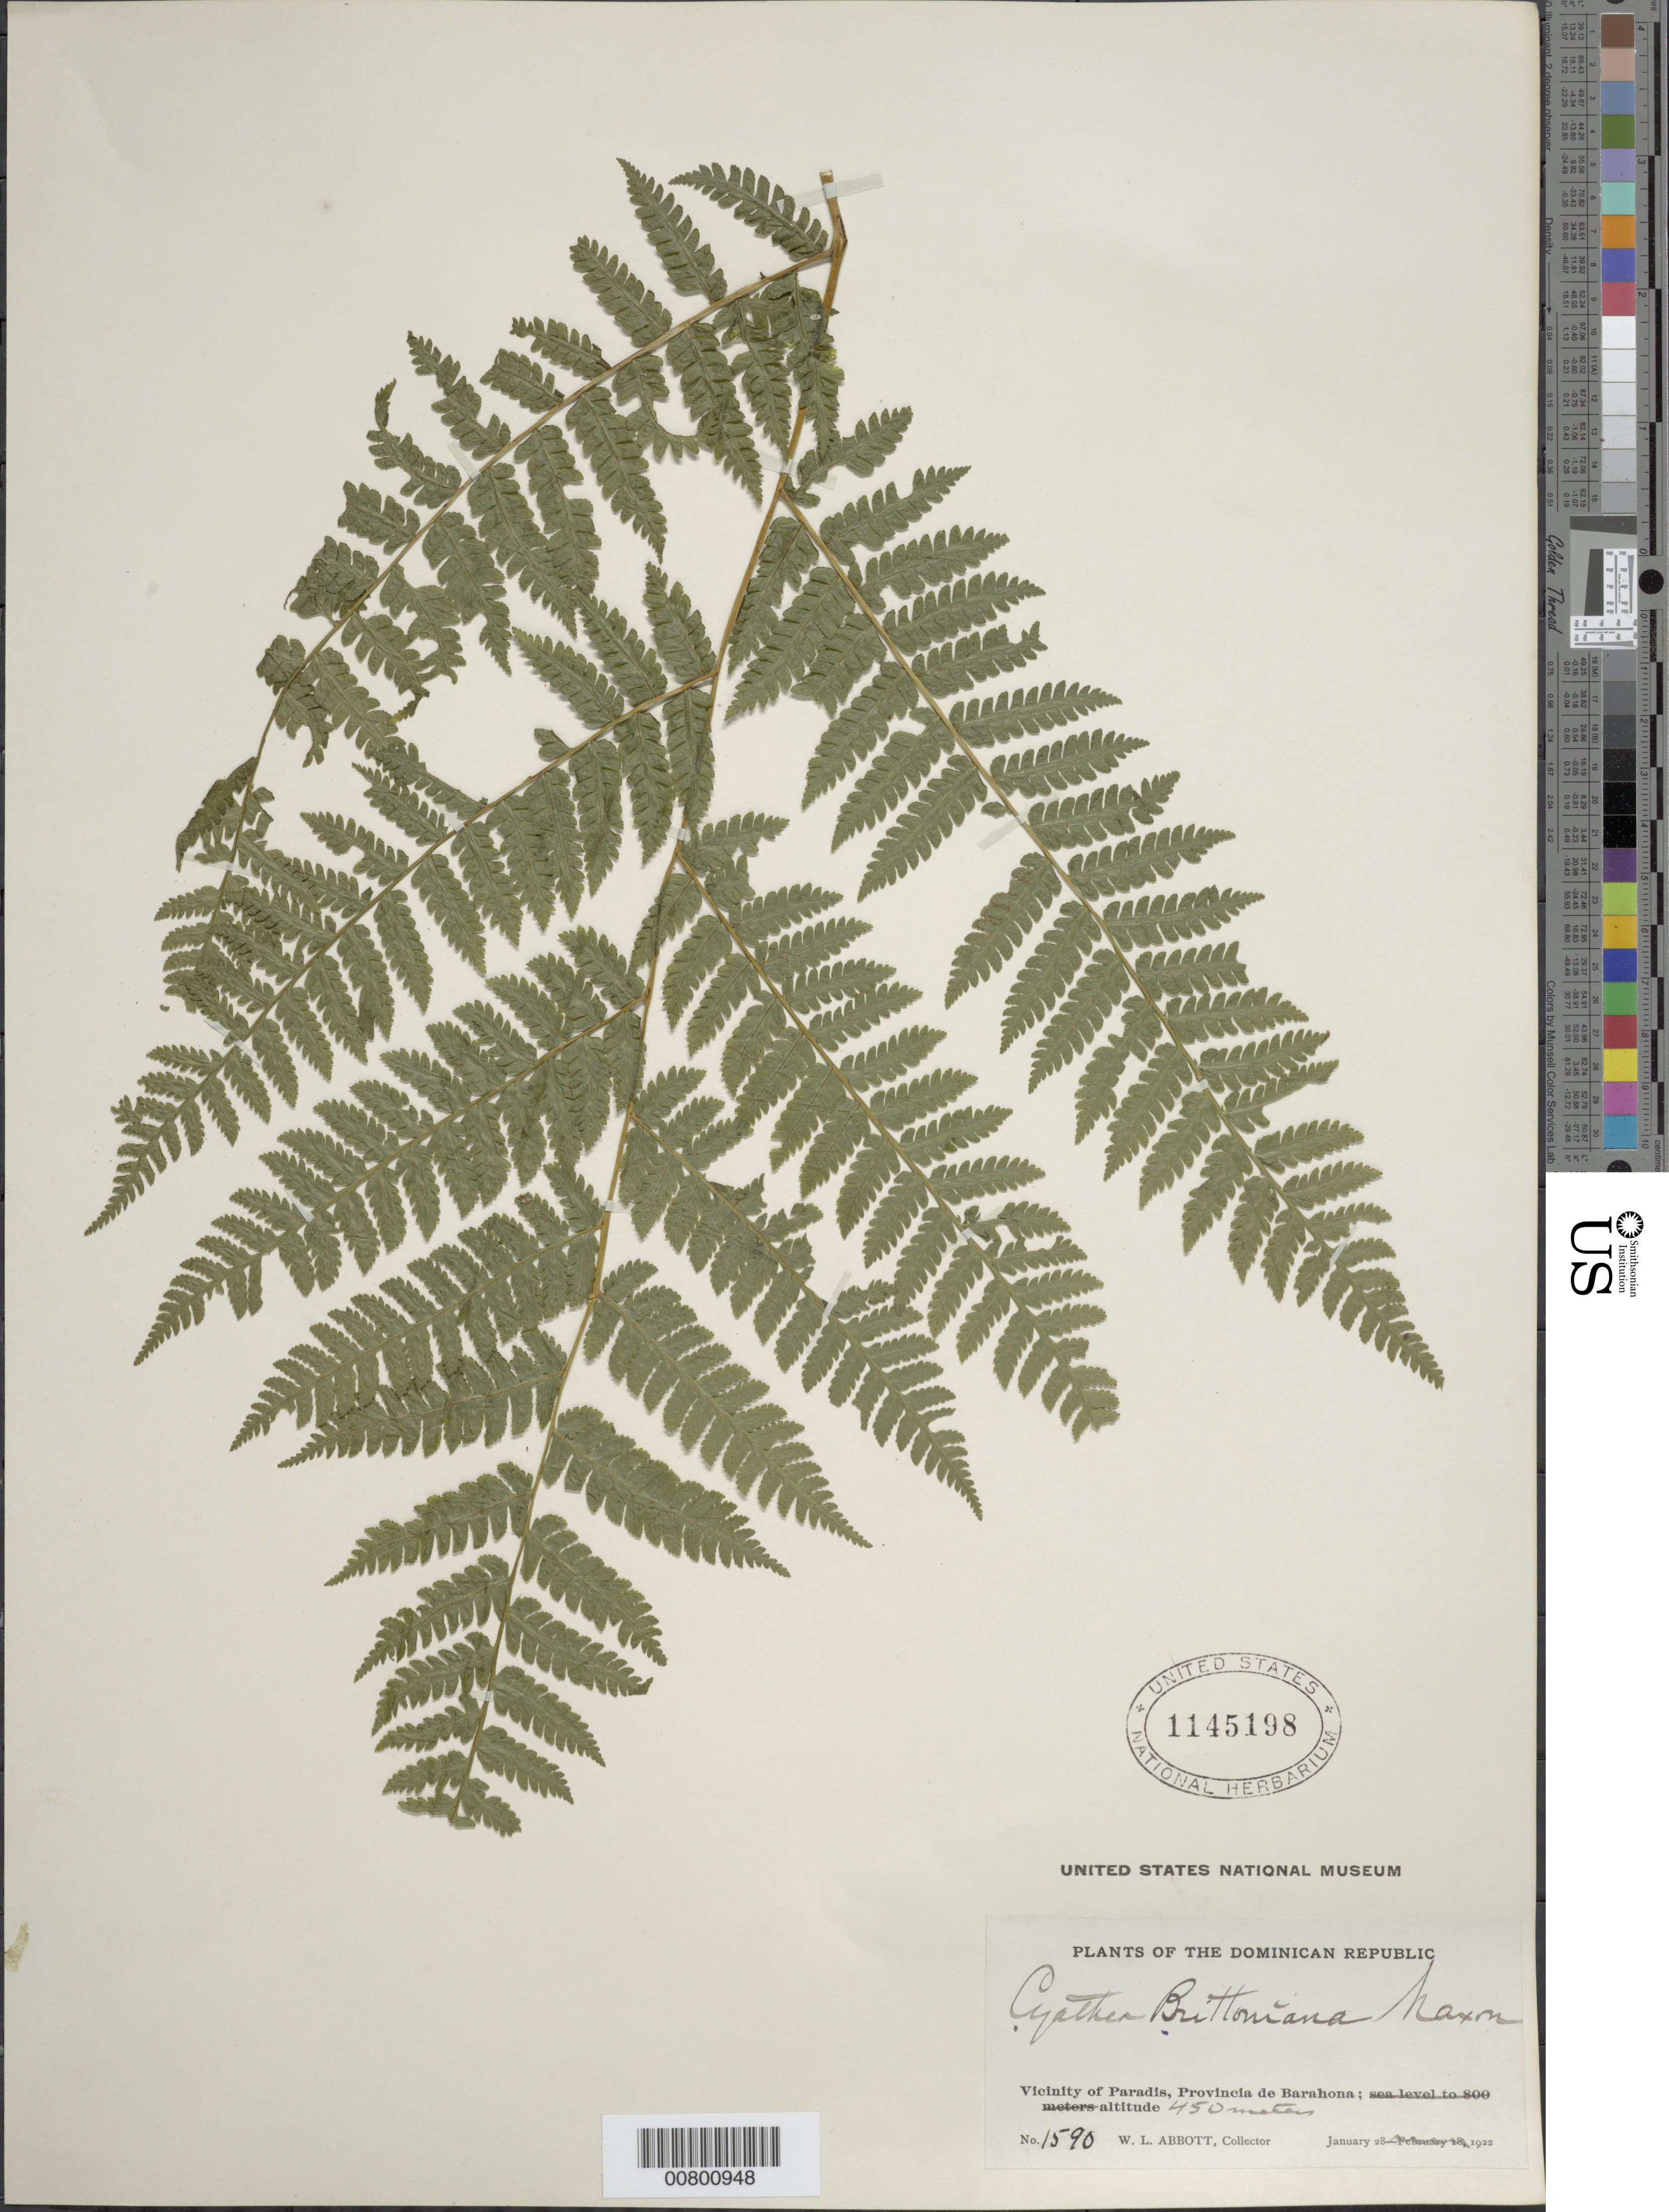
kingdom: Plantae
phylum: Tracheophyta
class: Polypodiopsida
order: Cyatheales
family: Cyatheaceae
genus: Cyathea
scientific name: Cyathea furfuracea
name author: Christ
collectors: W. L. Abbott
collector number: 1590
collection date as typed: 28 Jan 1922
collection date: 1922-01-28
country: Dominican Republic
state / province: Barahona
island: Hispaniola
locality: Paradis vicinity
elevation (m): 450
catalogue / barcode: US 1145198